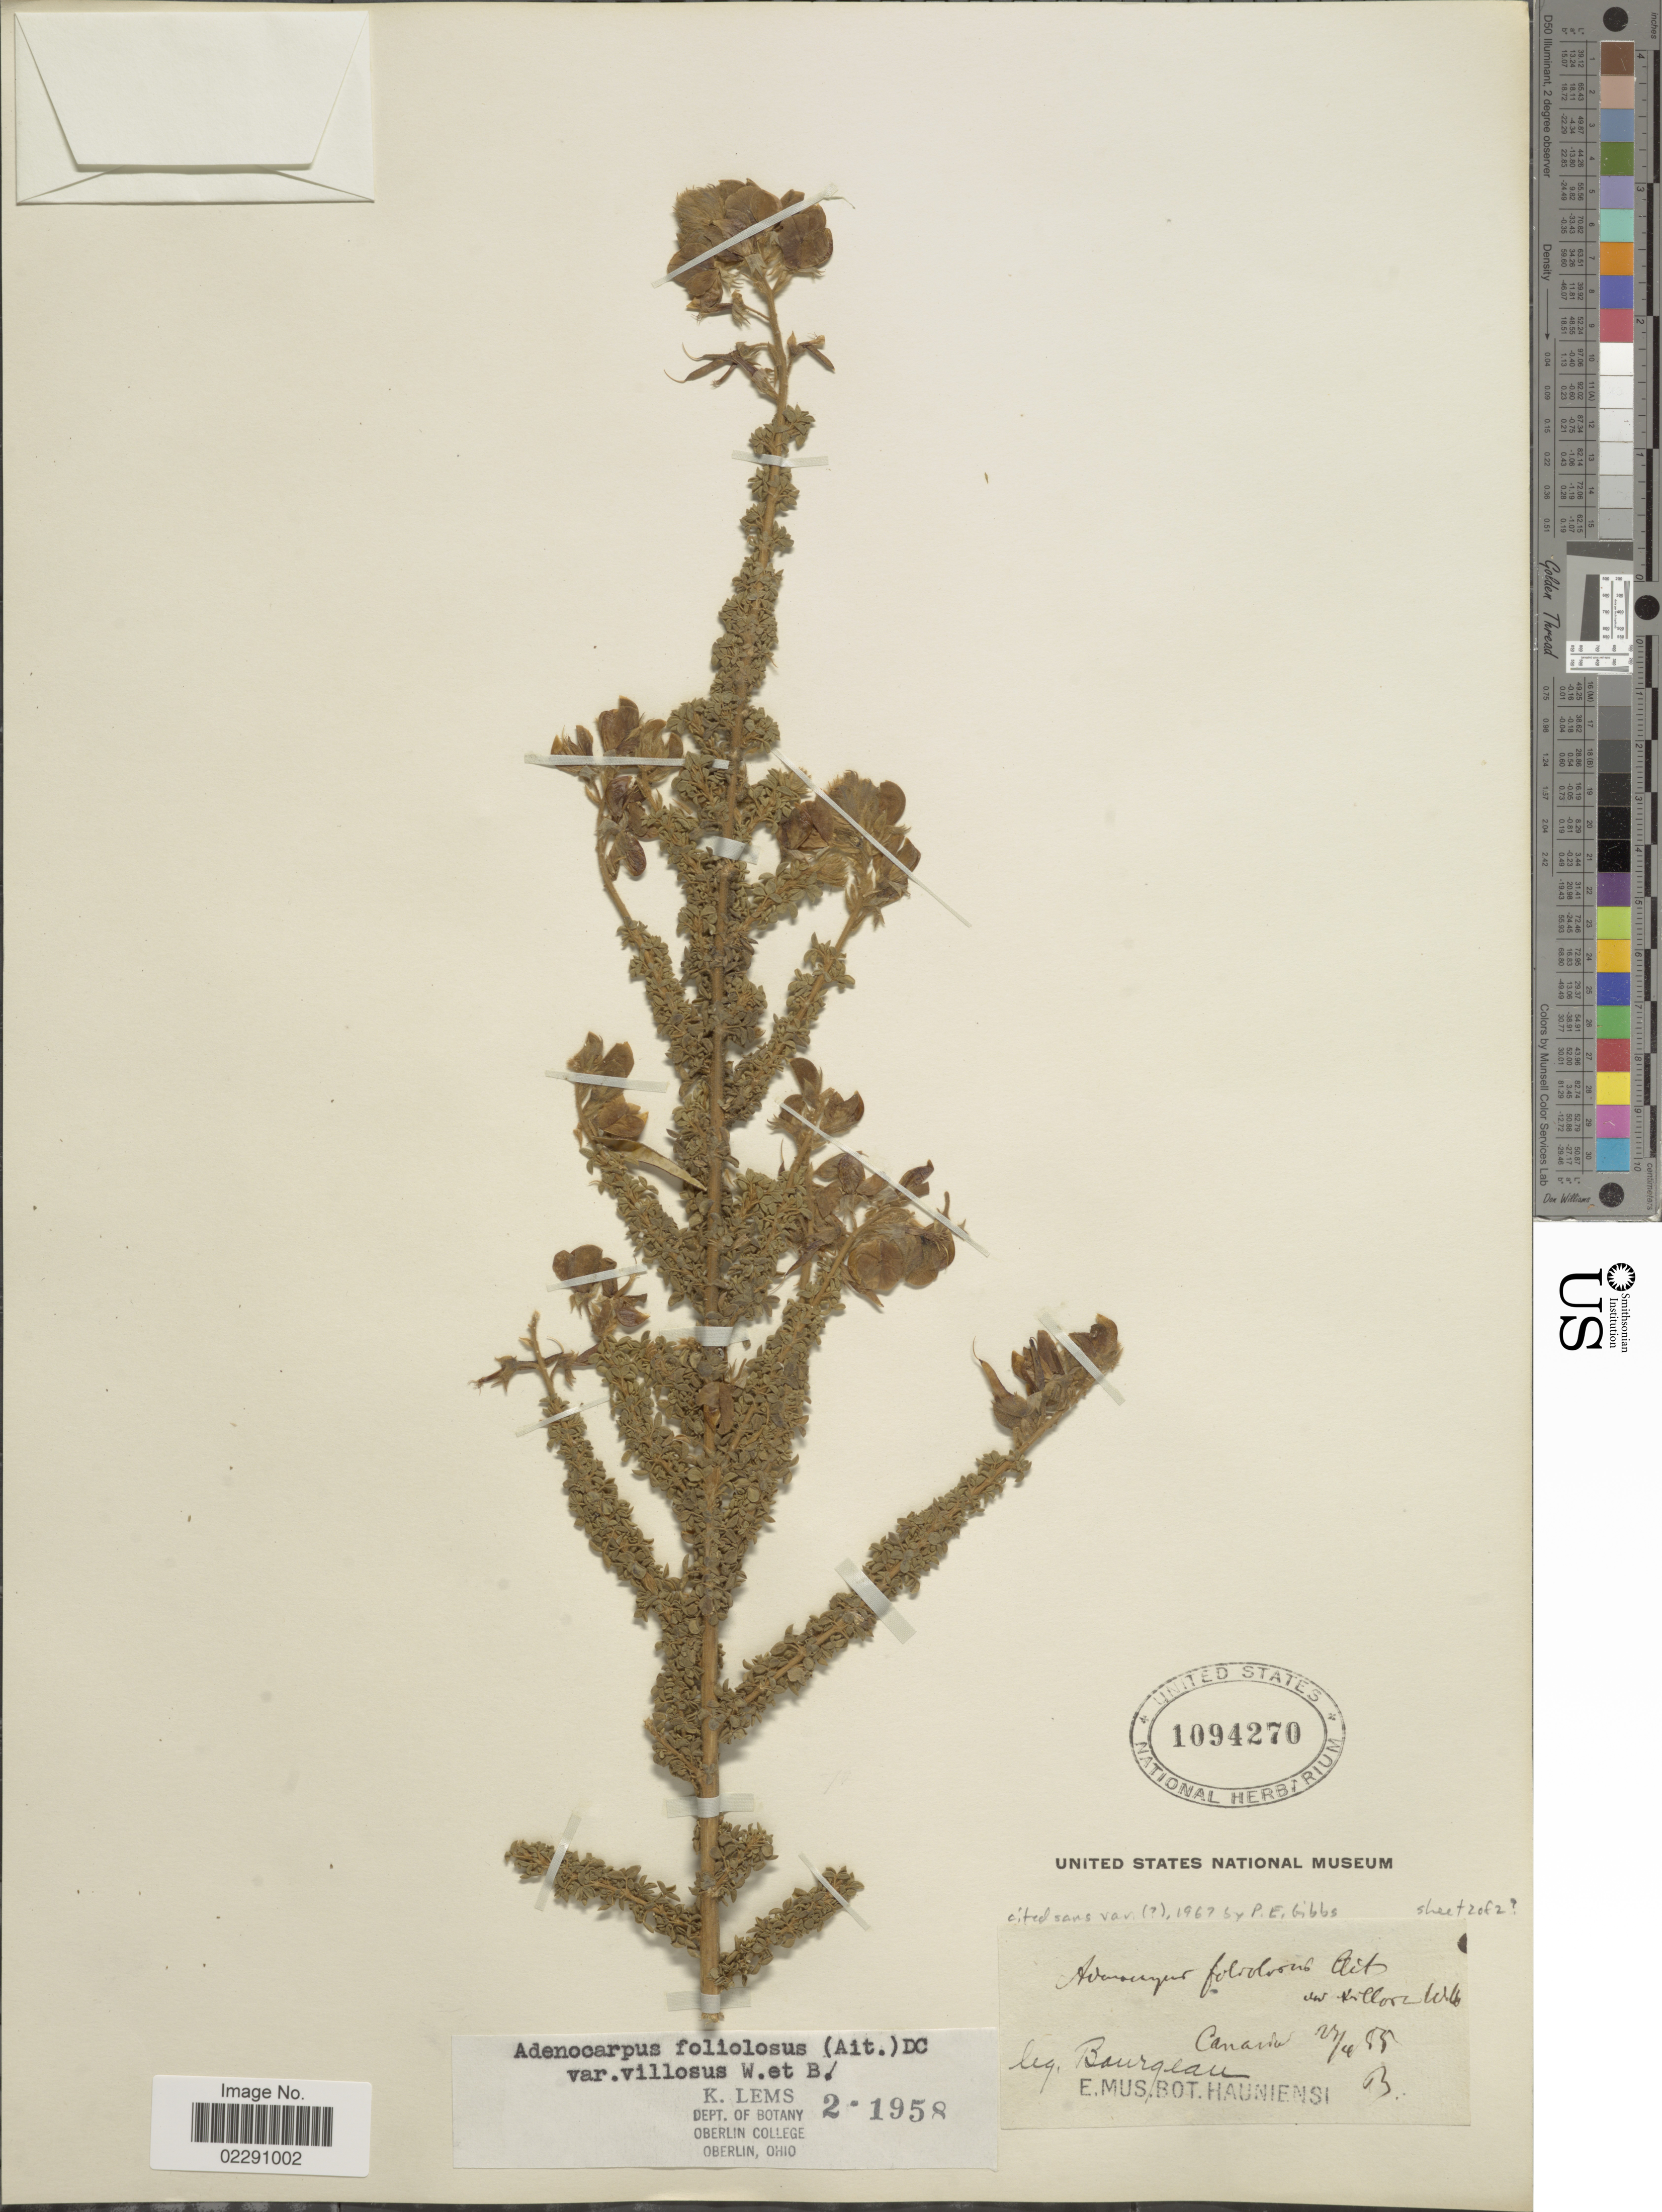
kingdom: Plantae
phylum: Tracheophyta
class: Magnoliopsida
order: Fabales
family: Fabaceae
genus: Adenocarpus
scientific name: Adenocarpus foliolosus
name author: DC.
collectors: -. Bourgeau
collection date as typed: Transcribed d/m/y: 23/4/55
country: Spain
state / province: Canarias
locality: Canaria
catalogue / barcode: US 1094270